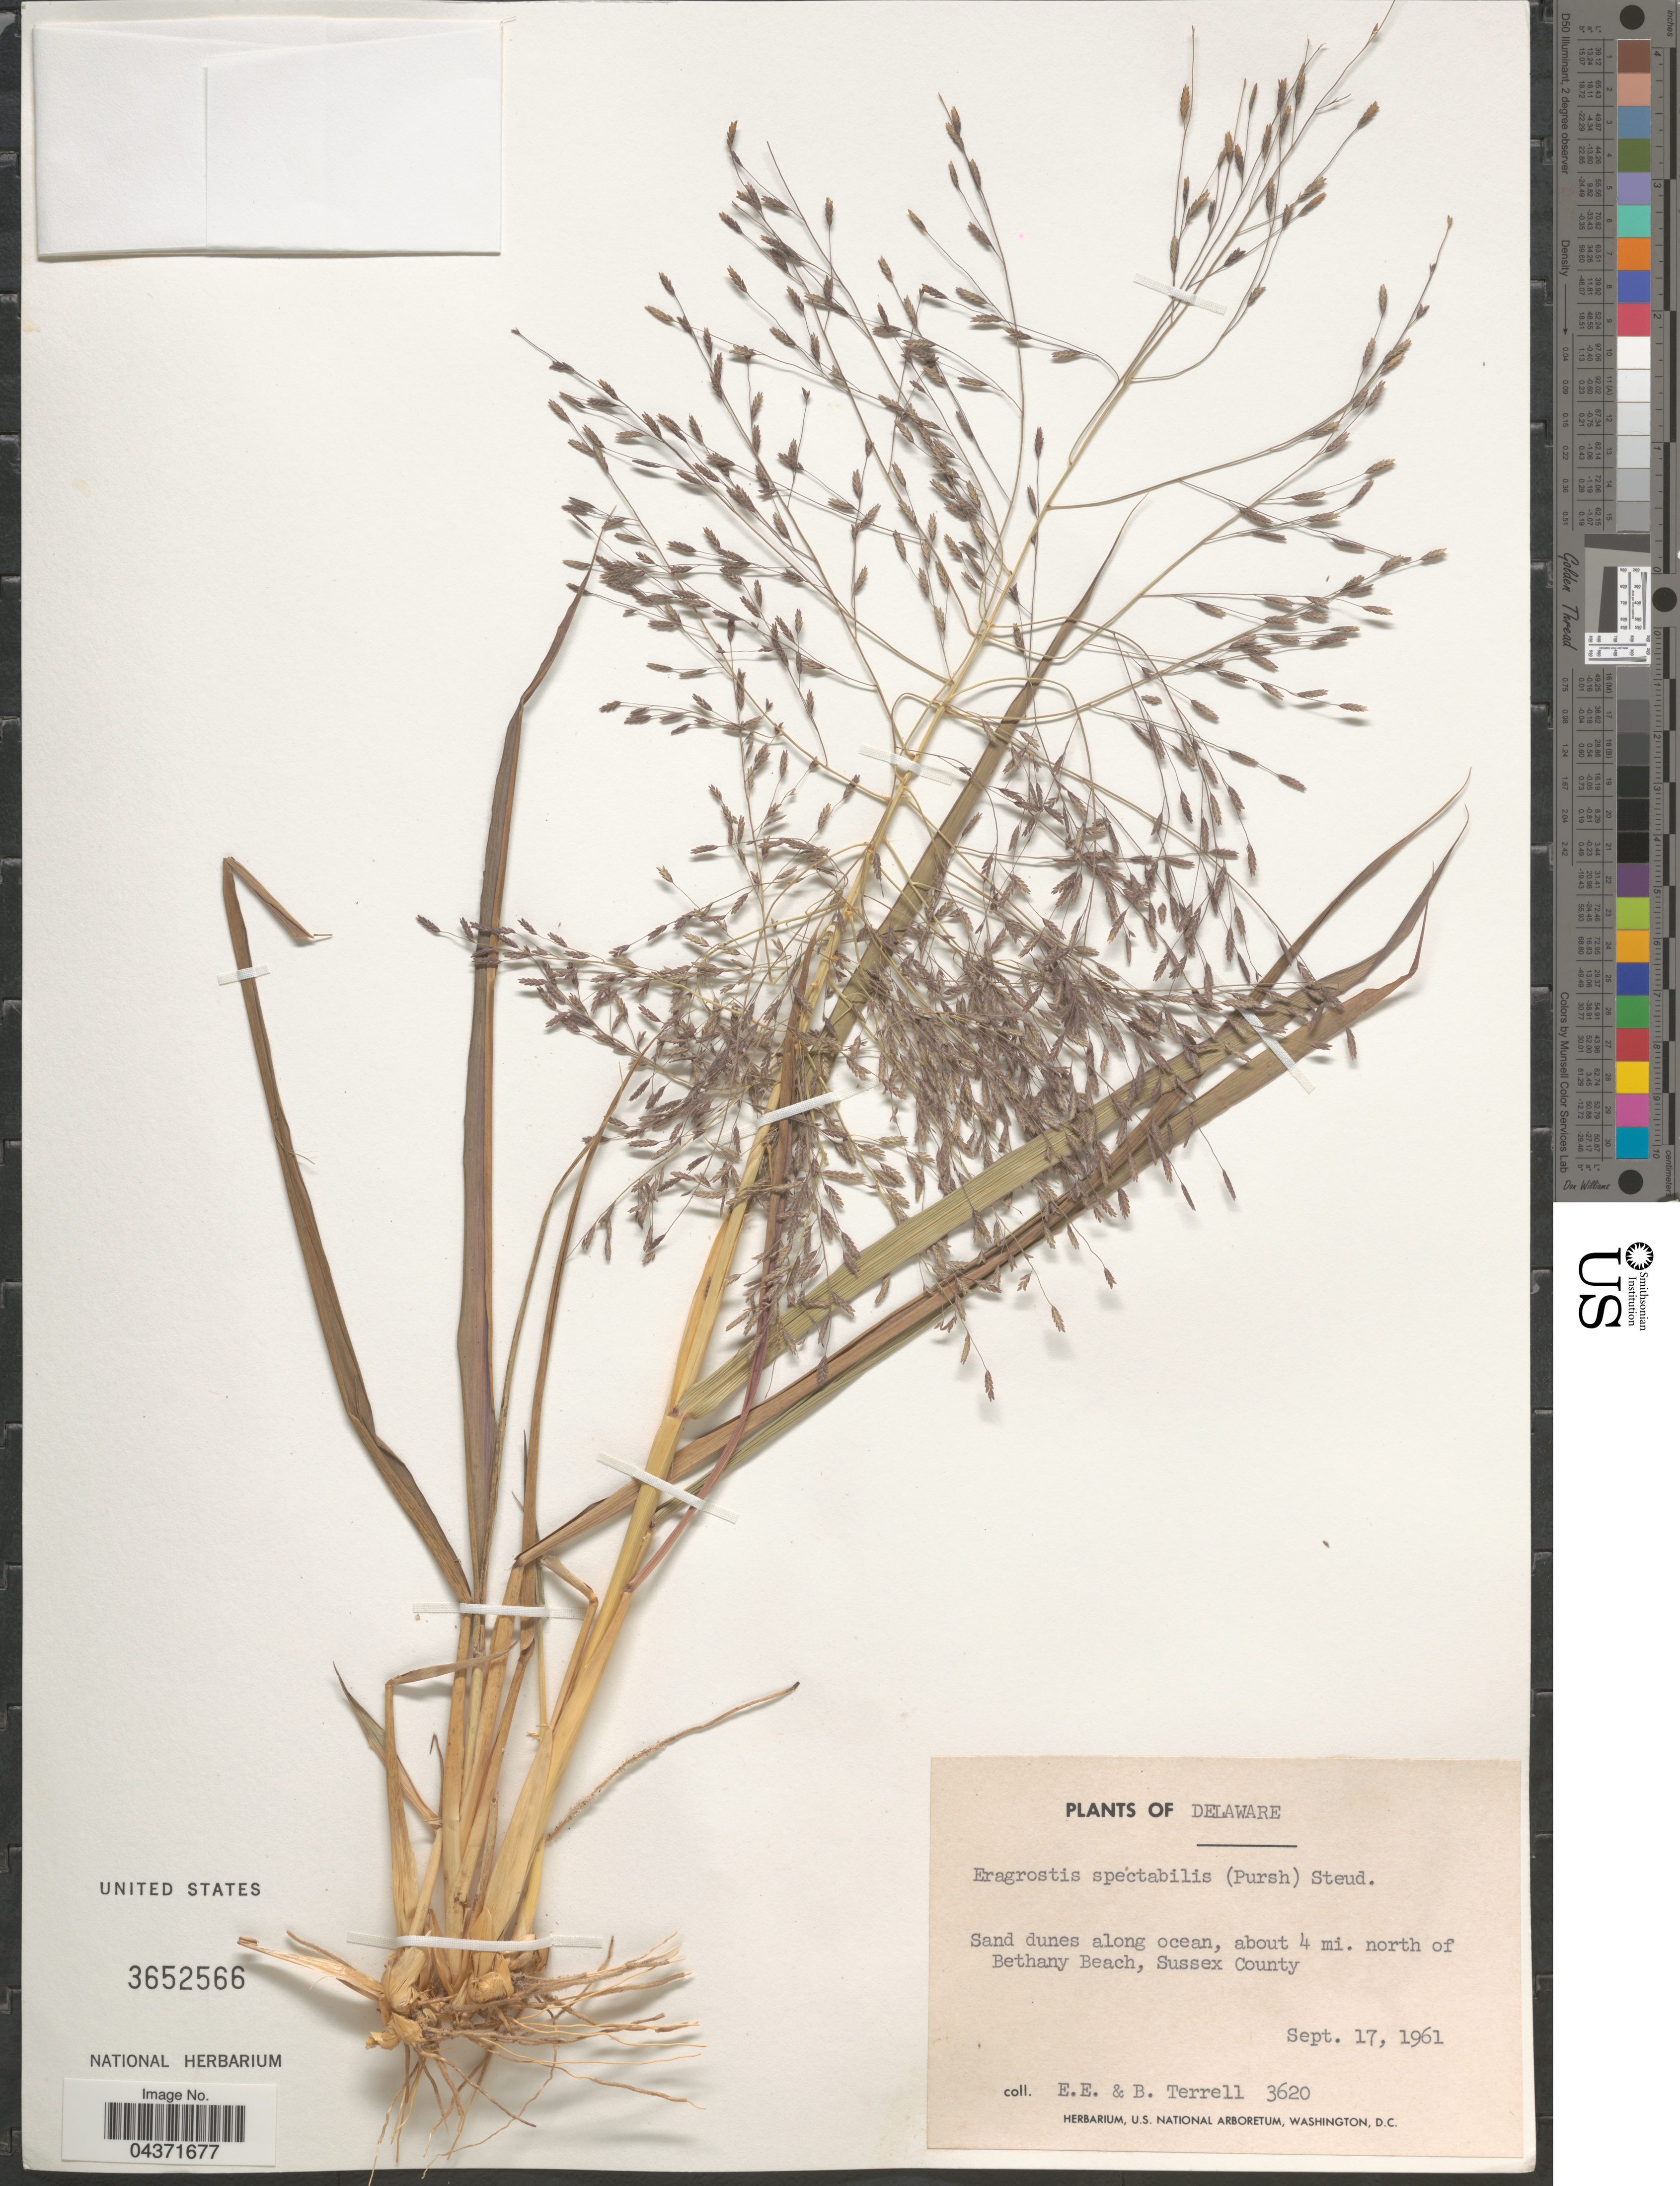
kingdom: Plantae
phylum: Tracheophyta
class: Liliopsida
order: Poales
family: Poaceae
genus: Eragrostis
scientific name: Eragrostis spectabilis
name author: (Pursh) Steud.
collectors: E. E. Terrell & B. Terrell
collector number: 3620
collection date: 1961-09-17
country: United States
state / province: Delaware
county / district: Sussex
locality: Sand dunes along ocean, about 4 mi. north of Bethany Beach, Sussex County.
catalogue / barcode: US 3652566